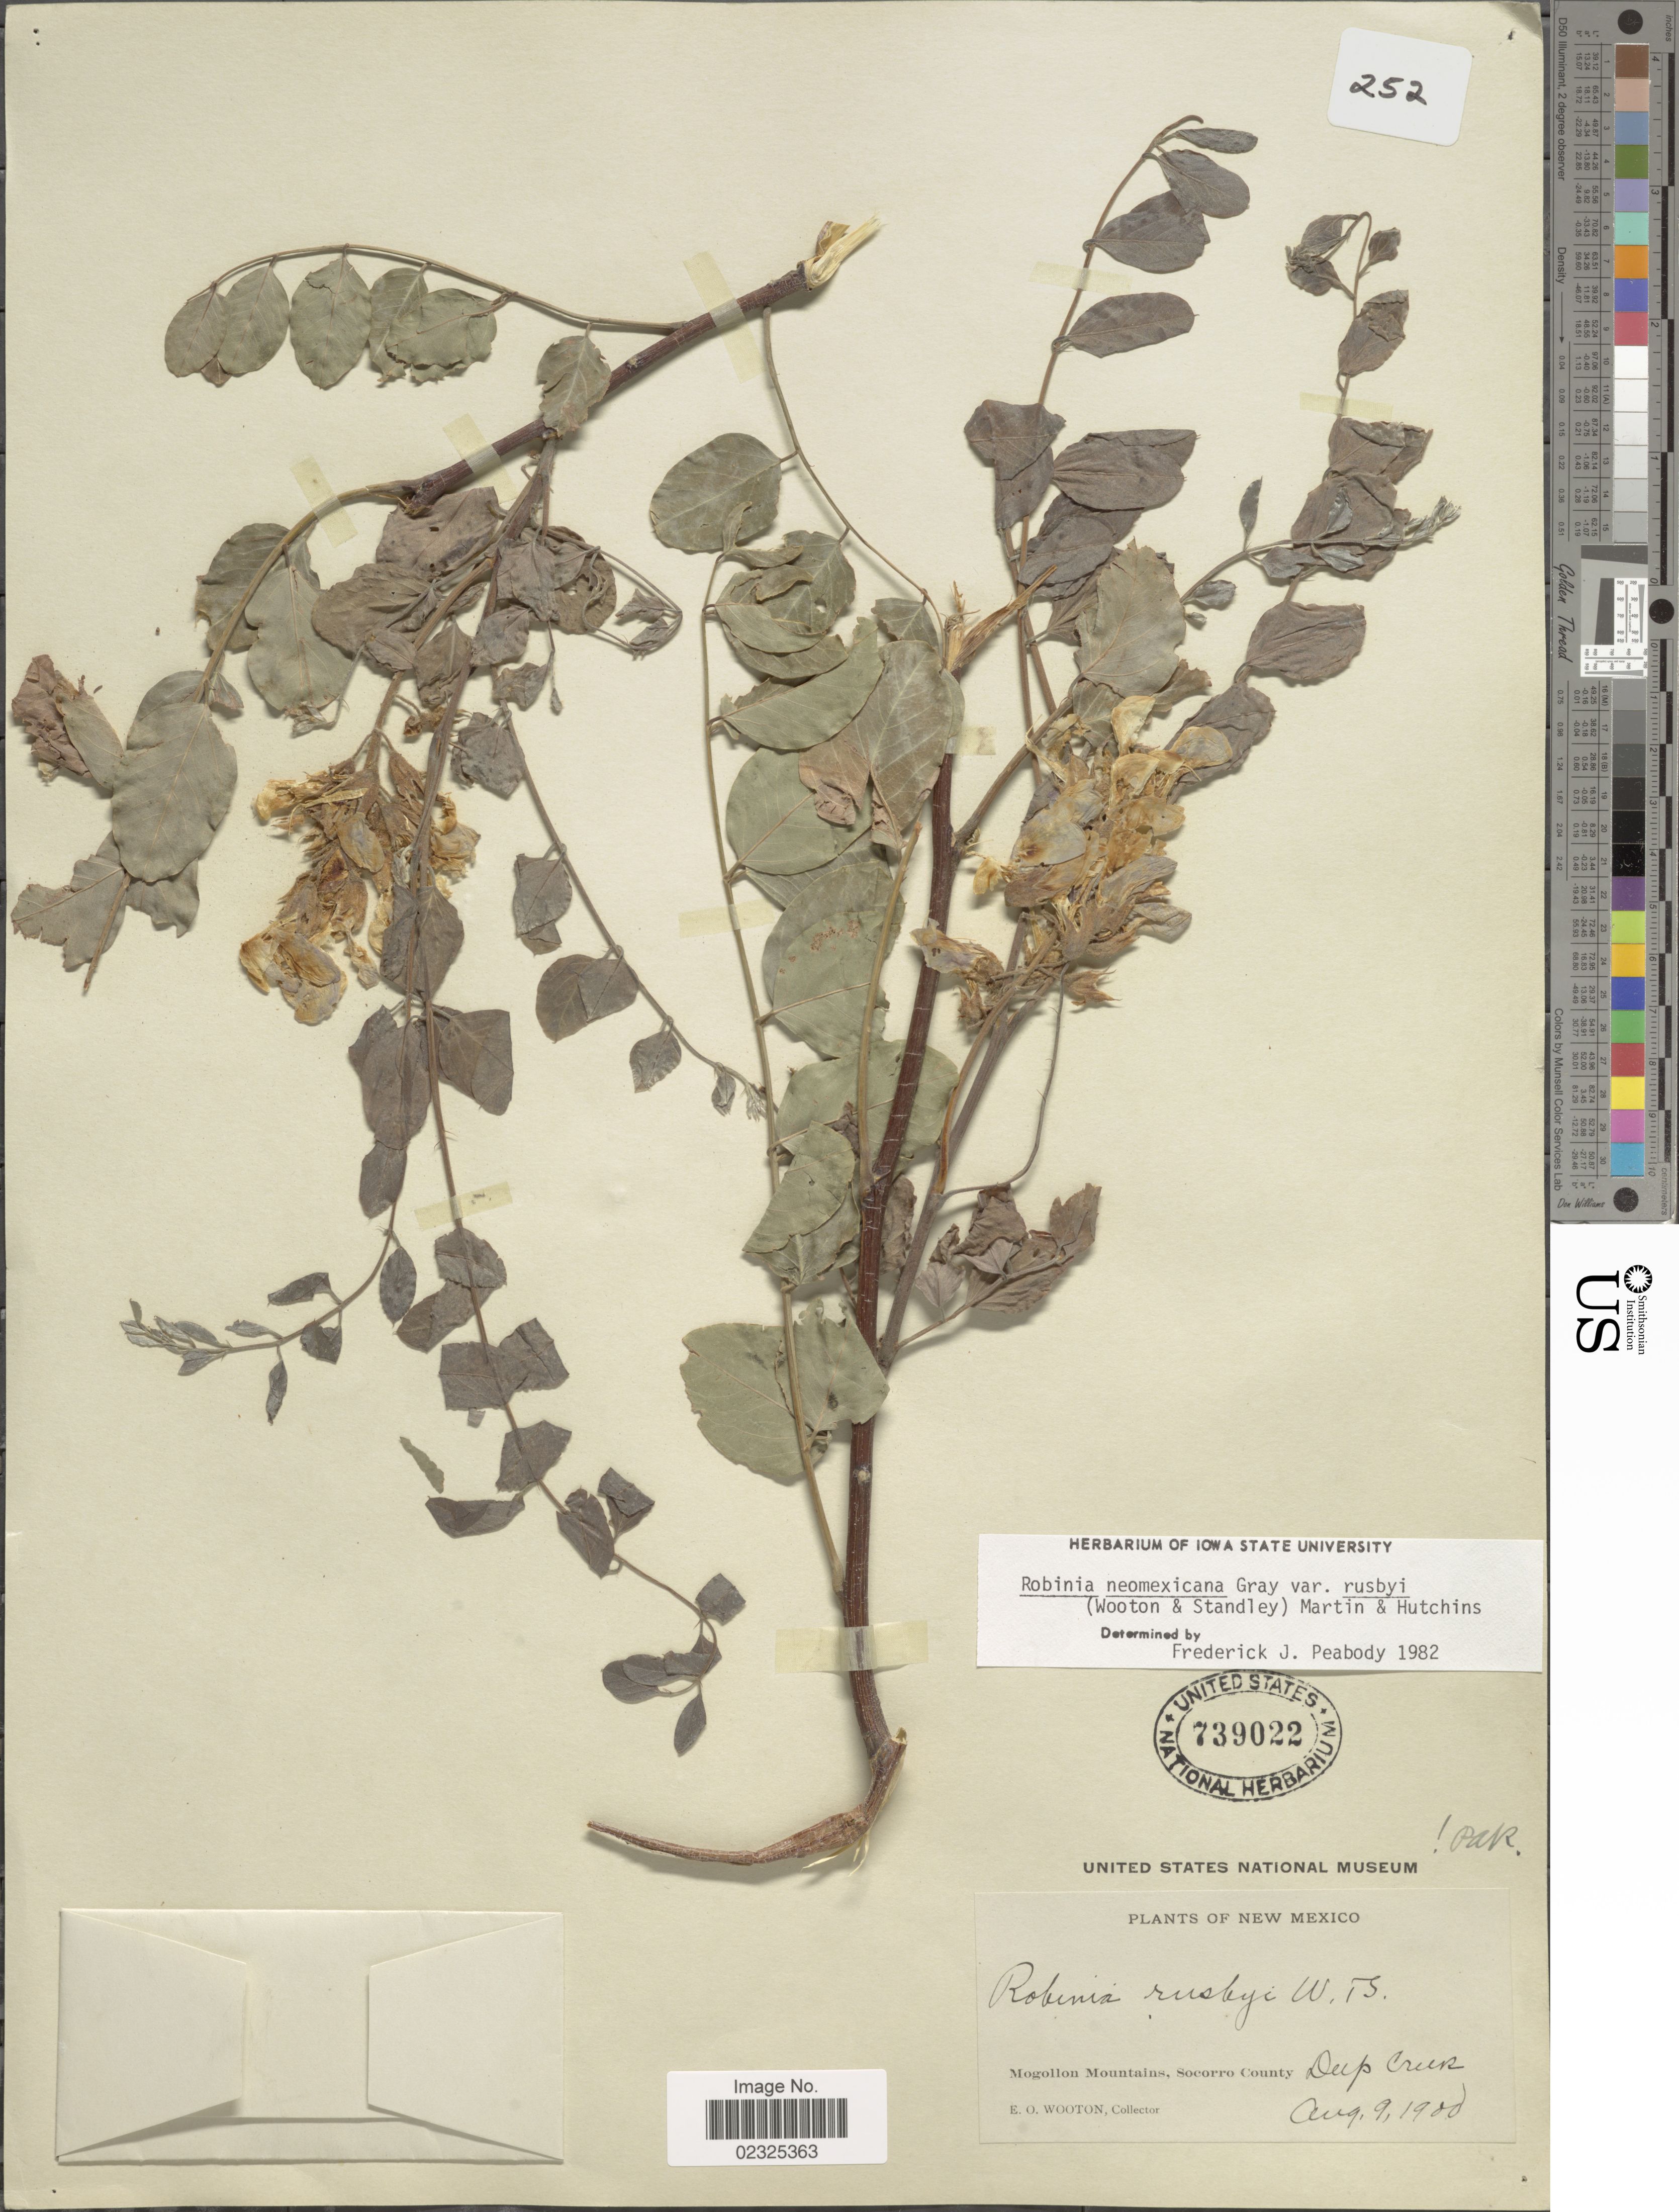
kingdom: Plantae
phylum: Tracheophyta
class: Magnoliopsida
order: Fabales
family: Fabaceae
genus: Robinia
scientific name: Robinia neomexicana var. rusbyi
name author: (Wooton & Standl.) W.C. Martin & C.R. Hutchins ex Peabody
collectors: E. O. Wooton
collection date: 1900-08-09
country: United States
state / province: New Mexico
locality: Mogollon Mountains, Socorro County, Deep Creek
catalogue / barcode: US 739022